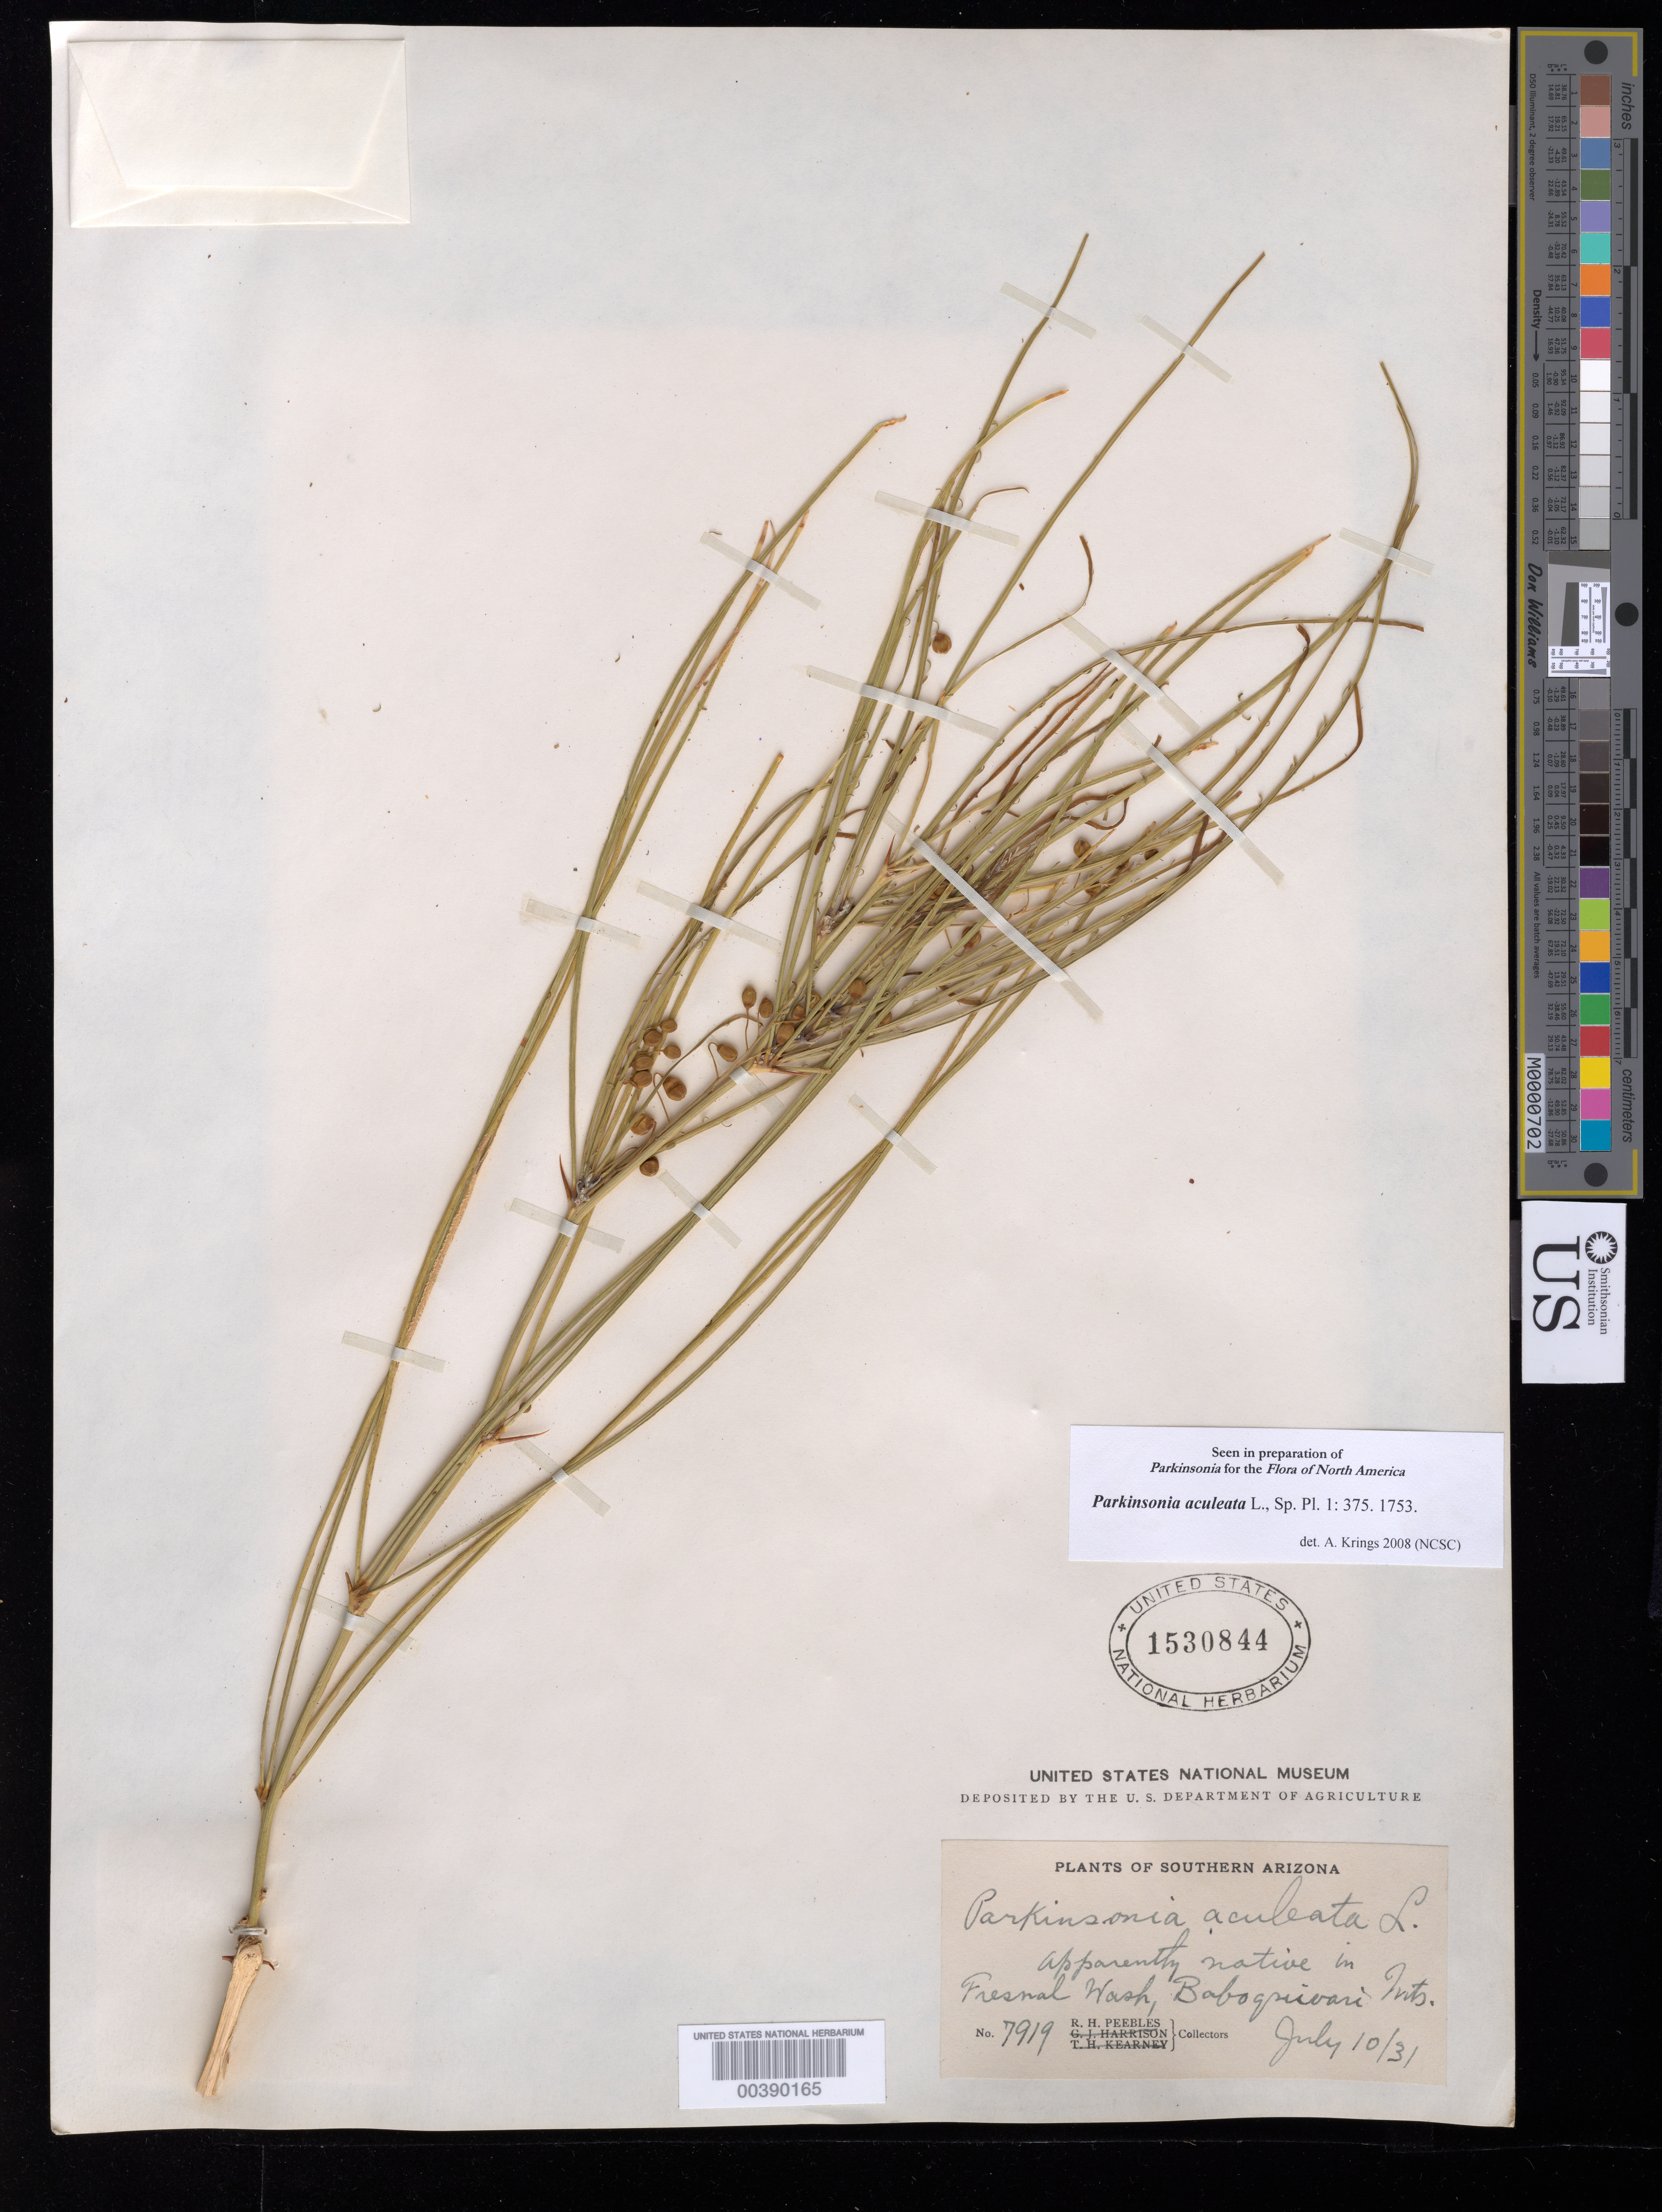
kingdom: Plantae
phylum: Tracheophyta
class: Magnoliopsida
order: Fabales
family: Fabaceae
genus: Parkinsonia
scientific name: Parkinsonia aculeata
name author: L.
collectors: R. H. Peebles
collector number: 7919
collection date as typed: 10 Jul 1931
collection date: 1931-07-10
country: United States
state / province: Arizona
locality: Fresnal wash, babogrievari mts.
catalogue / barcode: US 1530844